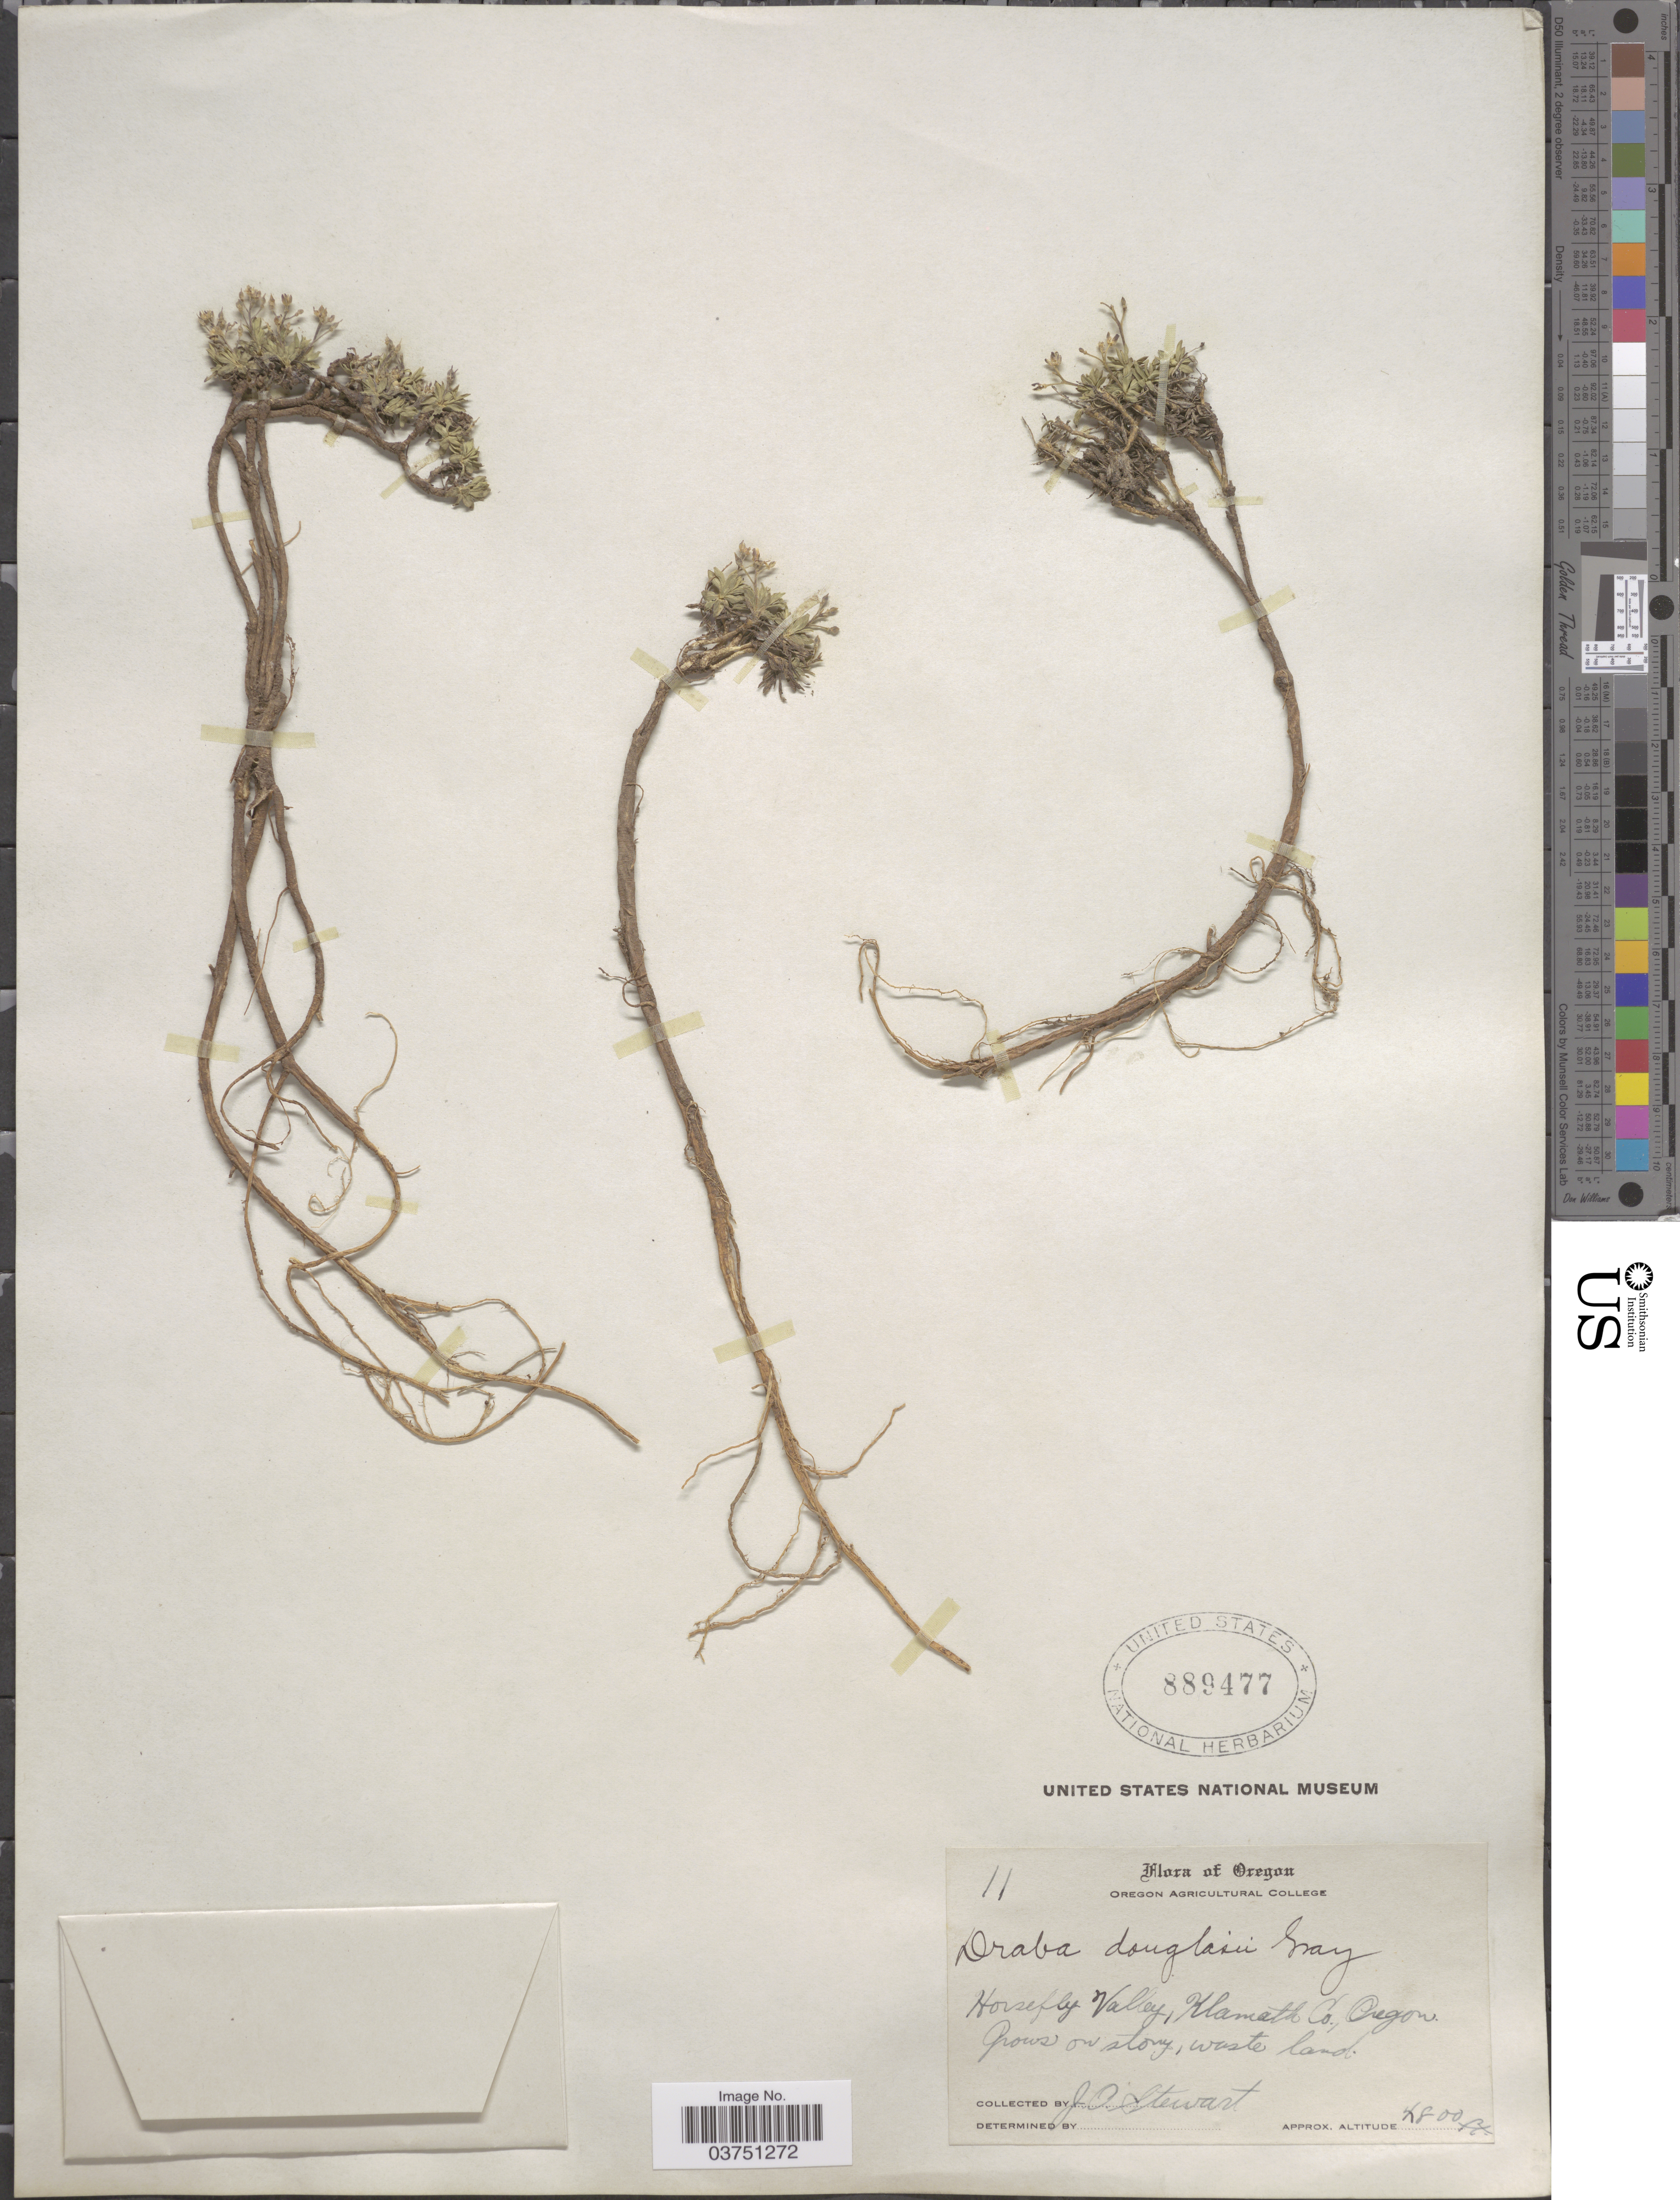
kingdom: Plantae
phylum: Tracheophyta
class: Magnoliopsida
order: Brassicales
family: Brassicaceae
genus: Cusickiella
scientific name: Cusickiella douglasii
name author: (A. Gray) Rollins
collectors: J. Stewart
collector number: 11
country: United States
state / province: Oregon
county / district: Klamath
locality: Horsefly Valley, Klamath Co.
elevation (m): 1463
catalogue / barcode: US 889477